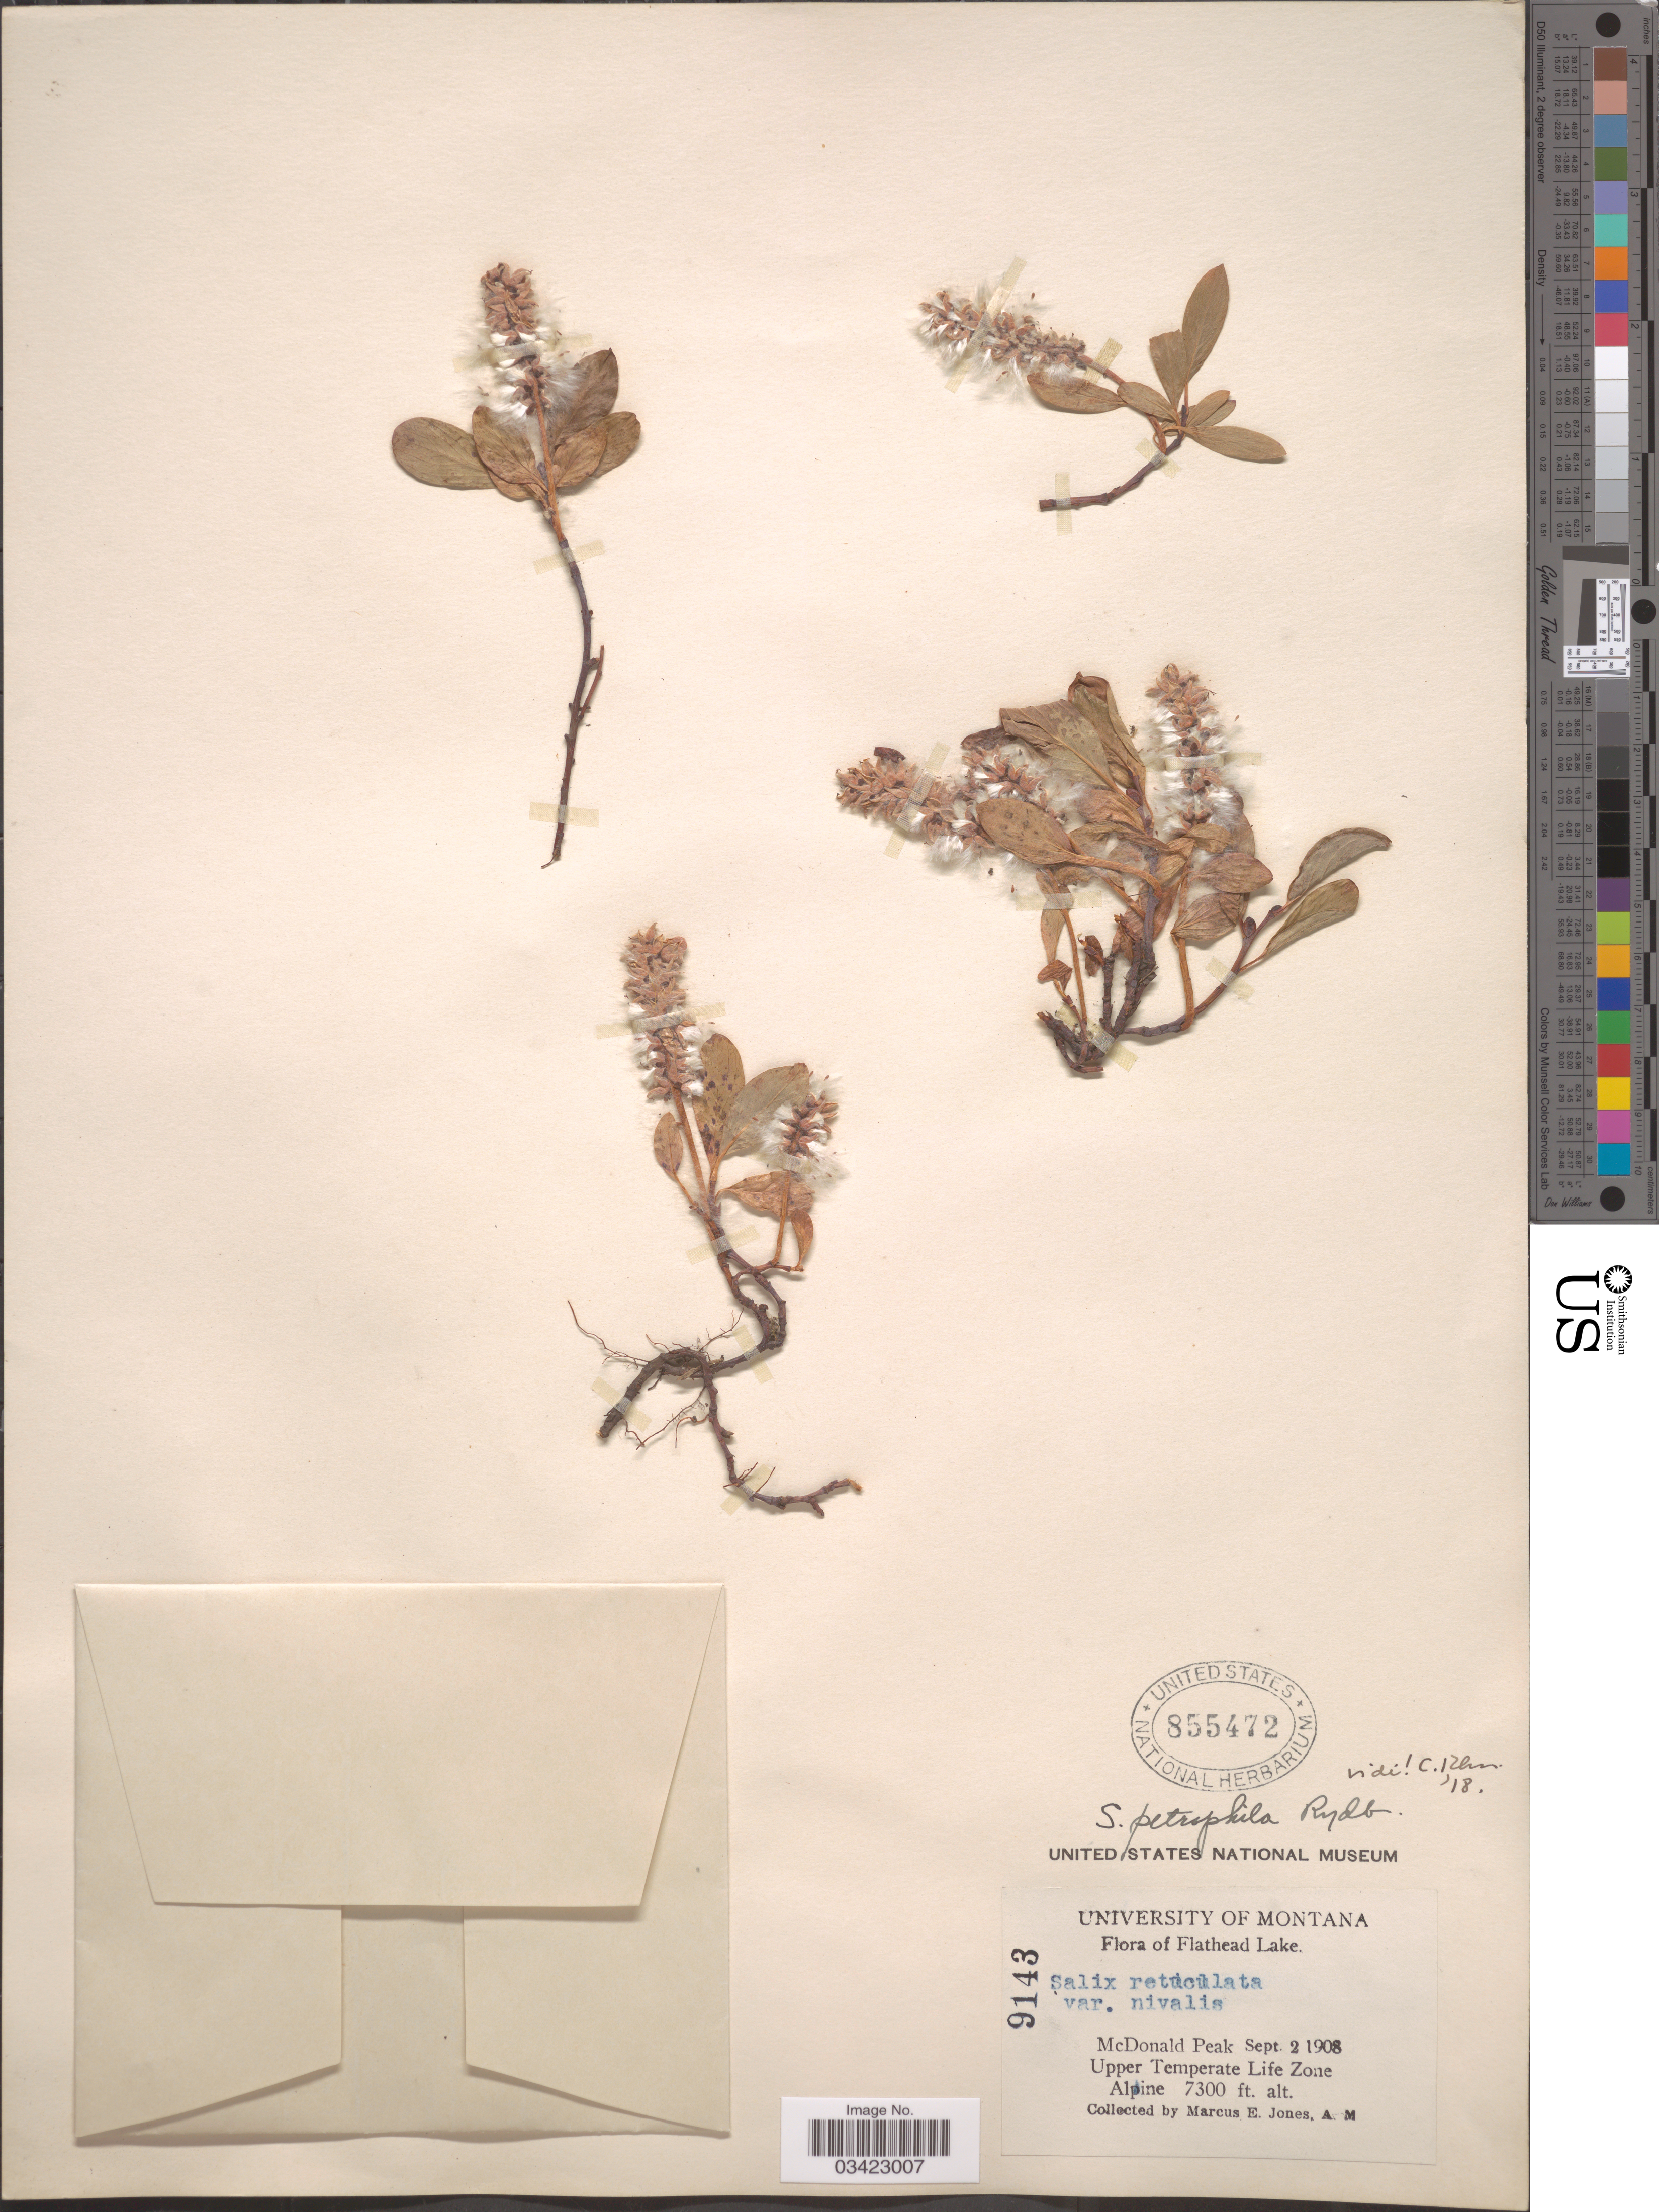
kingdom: Plantae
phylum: Tracheophyta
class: Magnoliopsida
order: Malpighiales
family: Salicaceae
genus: Salix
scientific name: Salix anglorum var. antiplasta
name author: C.K. Schneid.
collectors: M. E. Jones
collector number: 9143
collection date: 1908-09-02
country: United States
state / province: Montana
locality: Flathead Lake. McDonald Peak. Upper Temperate Life Zone. Alpine.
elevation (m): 2225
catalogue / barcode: US 855472